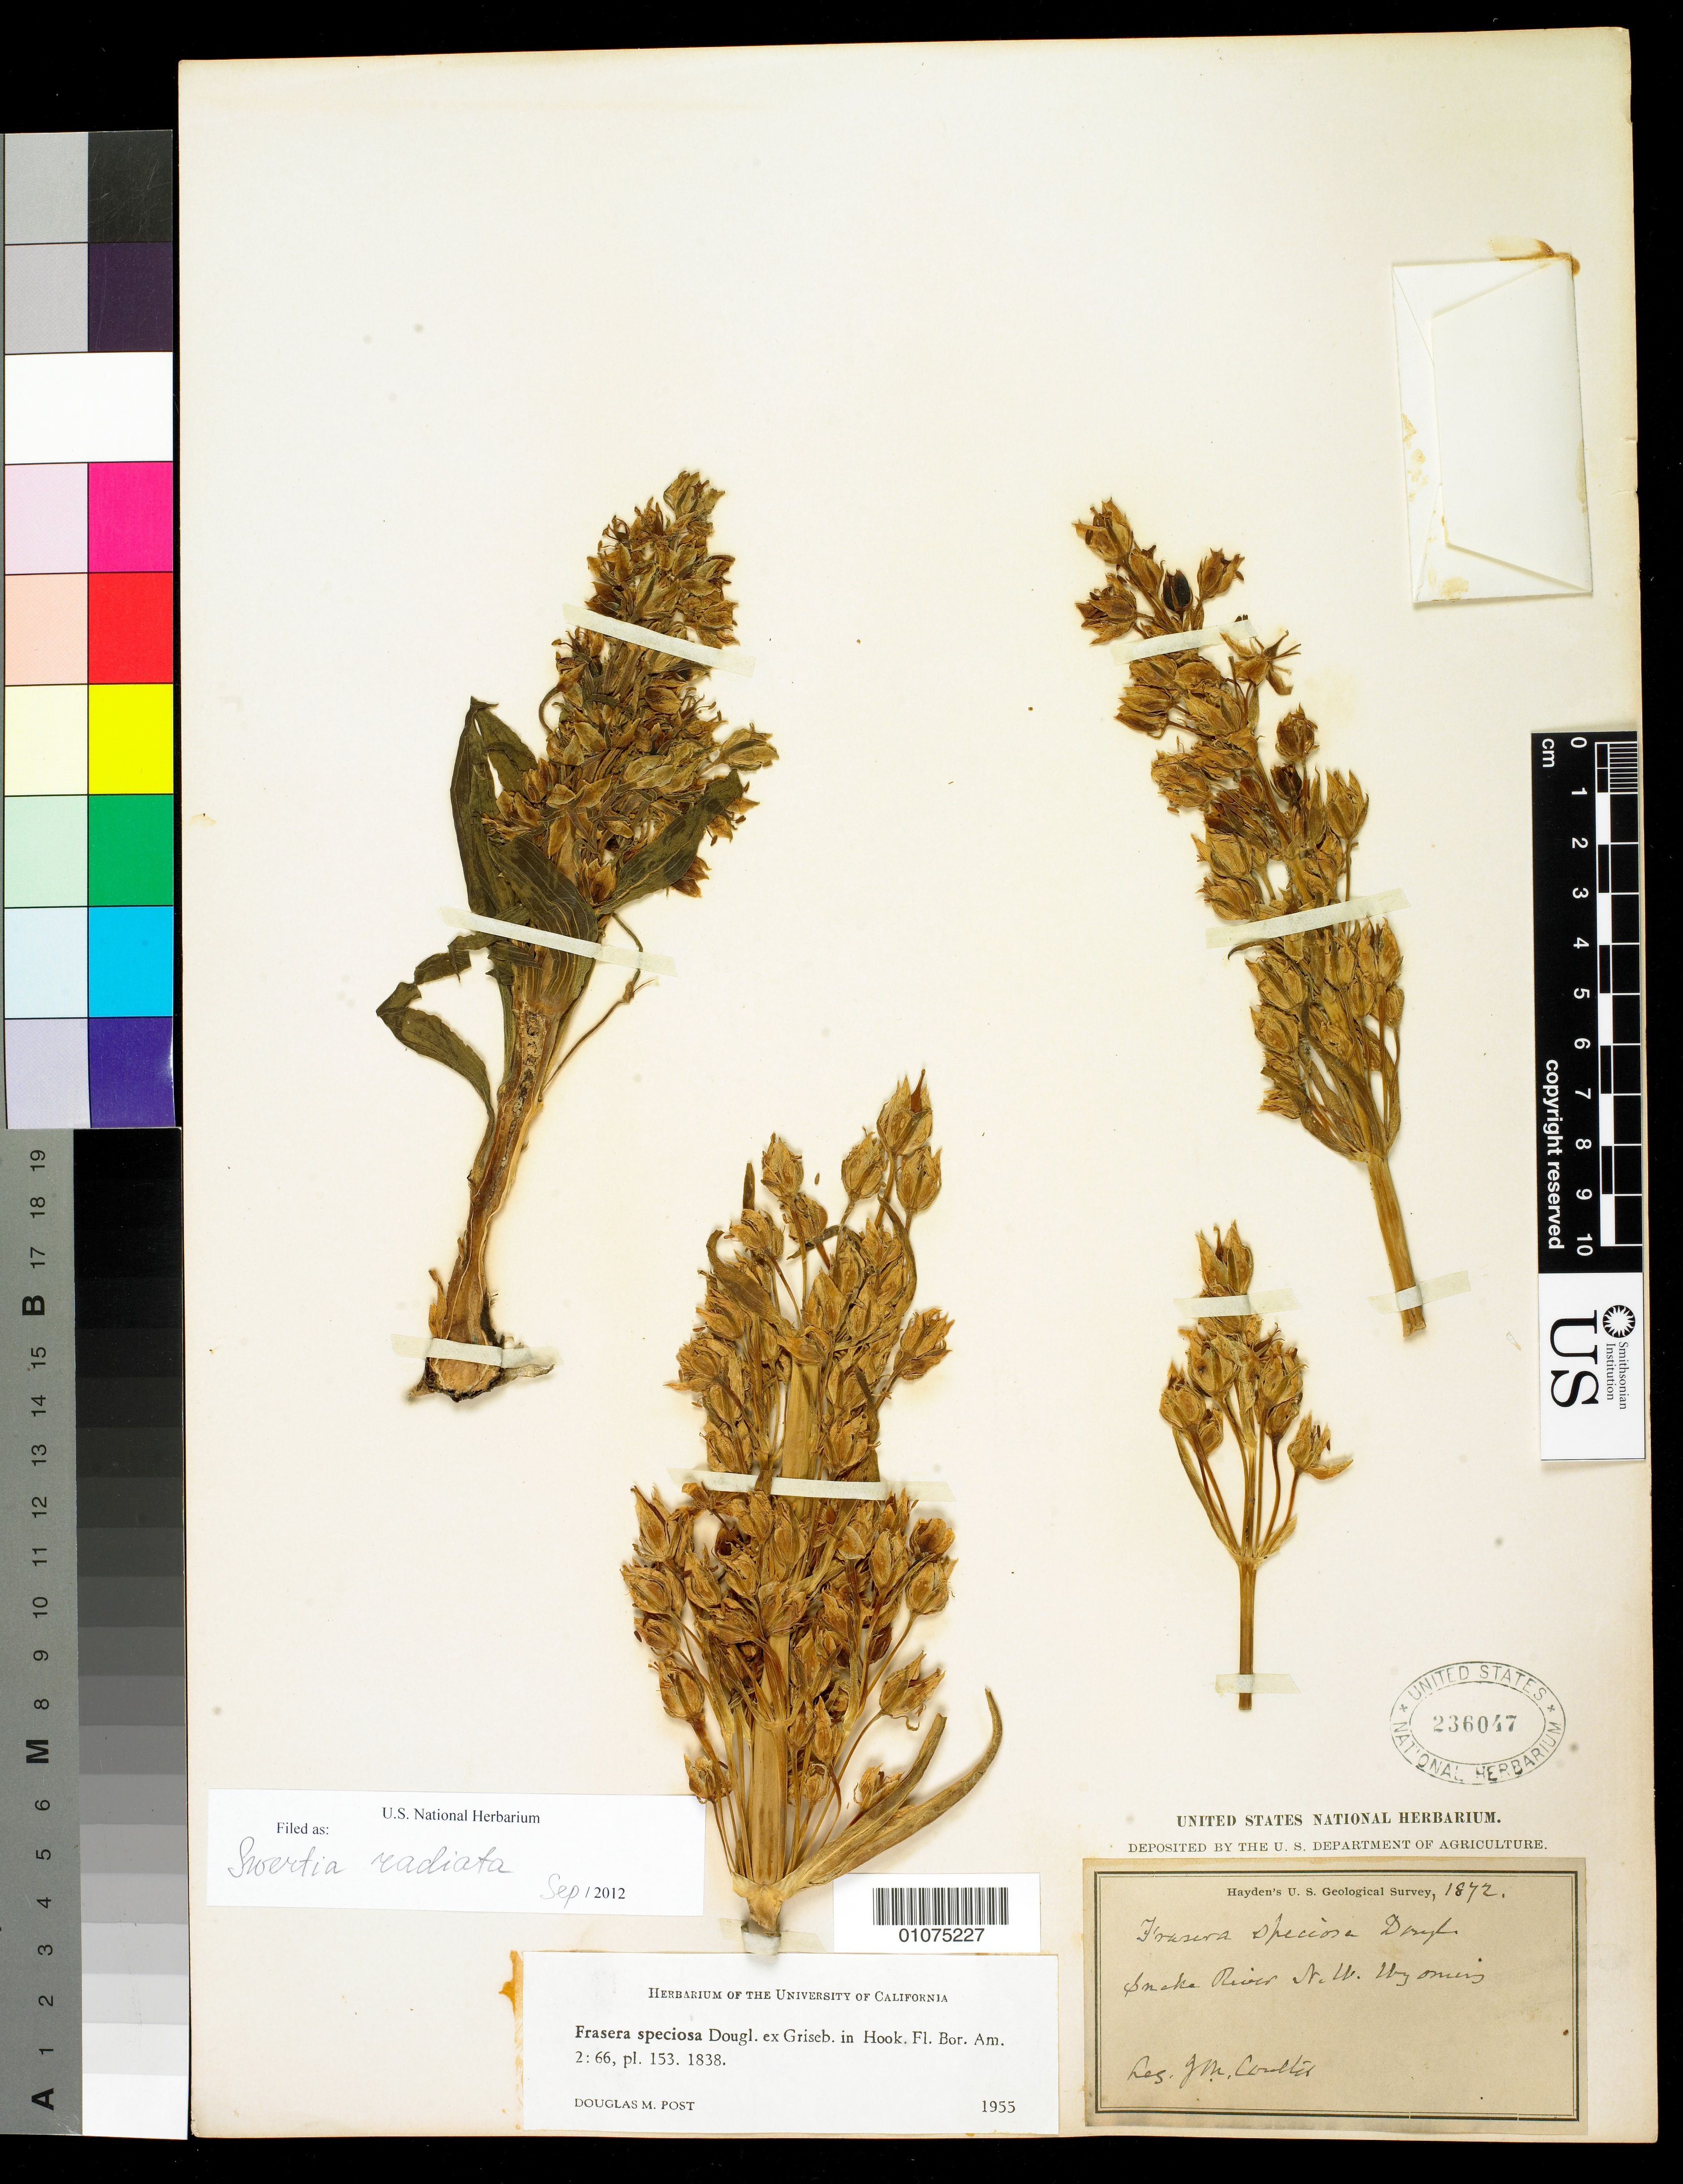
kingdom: Plantae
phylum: Tracheophyta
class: Magnoliopsida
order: Gentianales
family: Gentianaceae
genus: Swertia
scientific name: Swertia radiata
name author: (Kellogg) Kuntze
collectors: J. M. Coulter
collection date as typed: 1872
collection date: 1872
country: United States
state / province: Wyoming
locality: Snake River, N. W. Wyoming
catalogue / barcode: US 236047